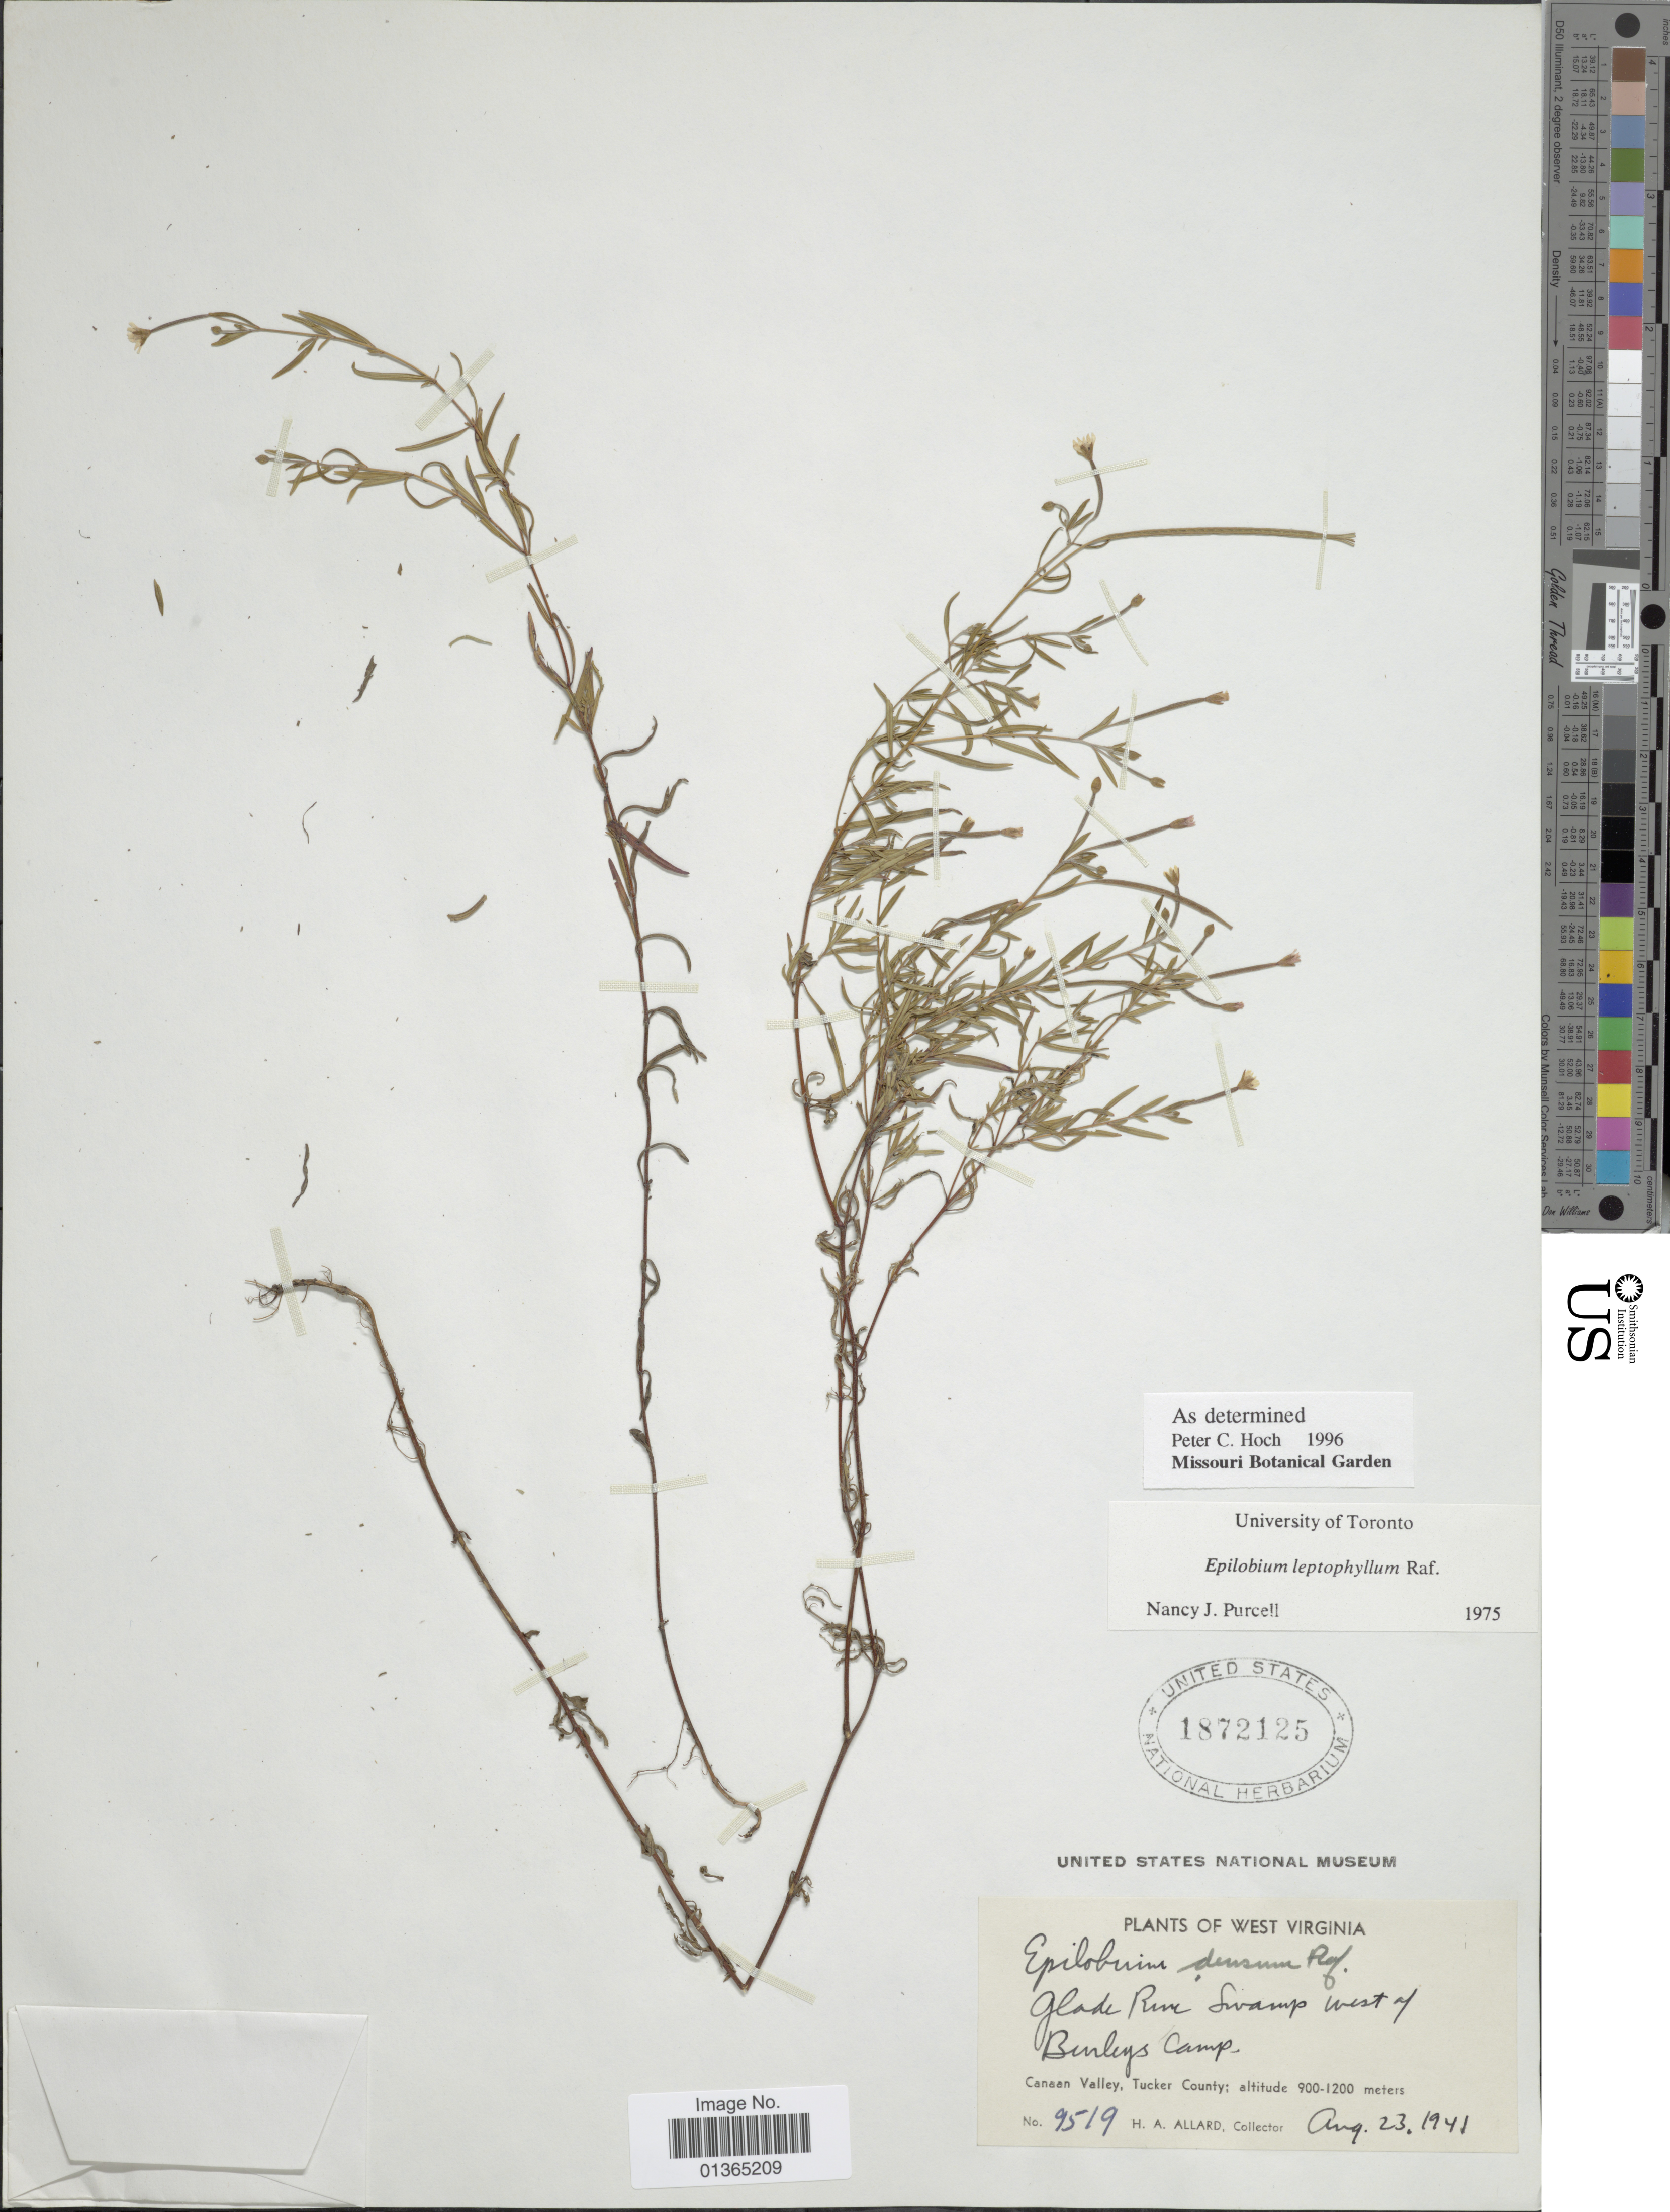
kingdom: Plantae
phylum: Tracheophyta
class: Magnoliopsida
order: Myrtales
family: Onagraceae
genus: Epilobium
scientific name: Epilobium leptophyllum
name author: Raf.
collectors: H. A. Allard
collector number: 9519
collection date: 1941-08-23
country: United States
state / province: West Virginia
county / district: Tucker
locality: Burleys camp. Canaan Valley, Tucker County.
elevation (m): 900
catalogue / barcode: US 1872125